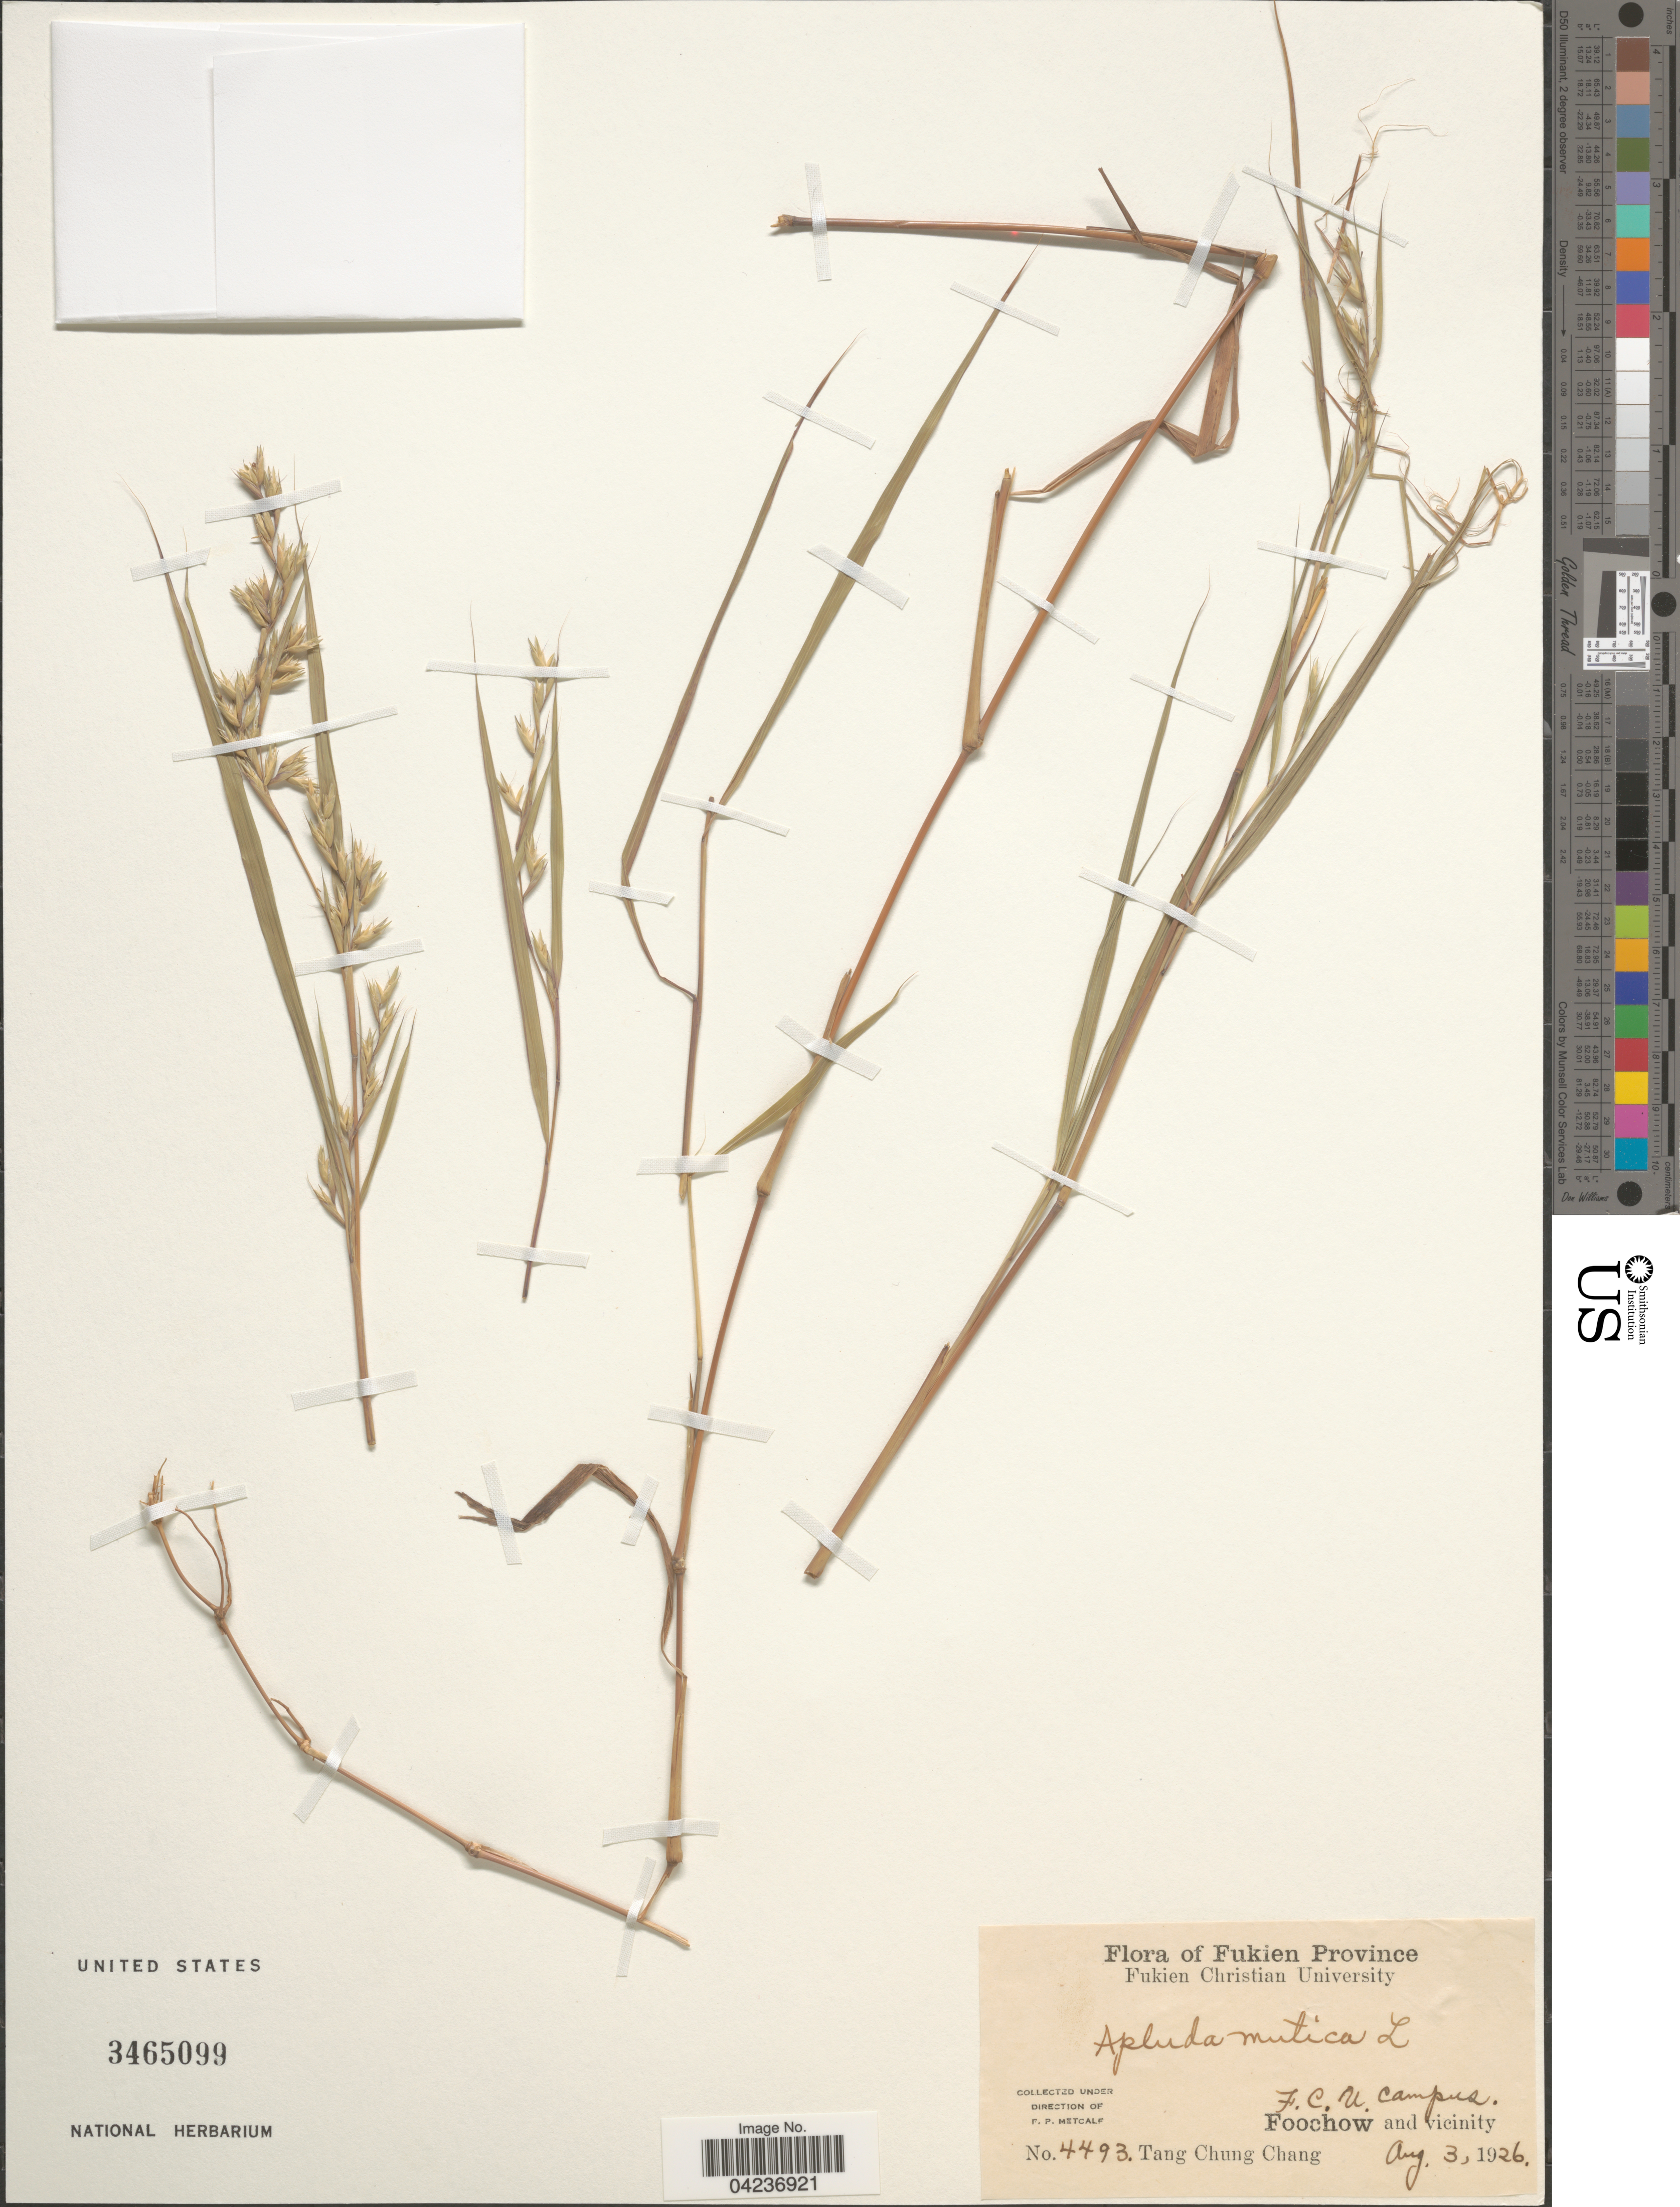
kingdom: Plantae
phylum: Tracheophyta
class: Liliopsida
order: Poales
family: Poaceae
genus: Apluda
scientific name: Apluda mutica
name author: L.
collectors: C. C. Tang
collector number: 4493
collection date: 1926-08-03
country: China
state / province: Fujian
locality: Fukien Province. F.C.U. Campus. Foochow and vicinity.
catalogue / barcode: US 3465099